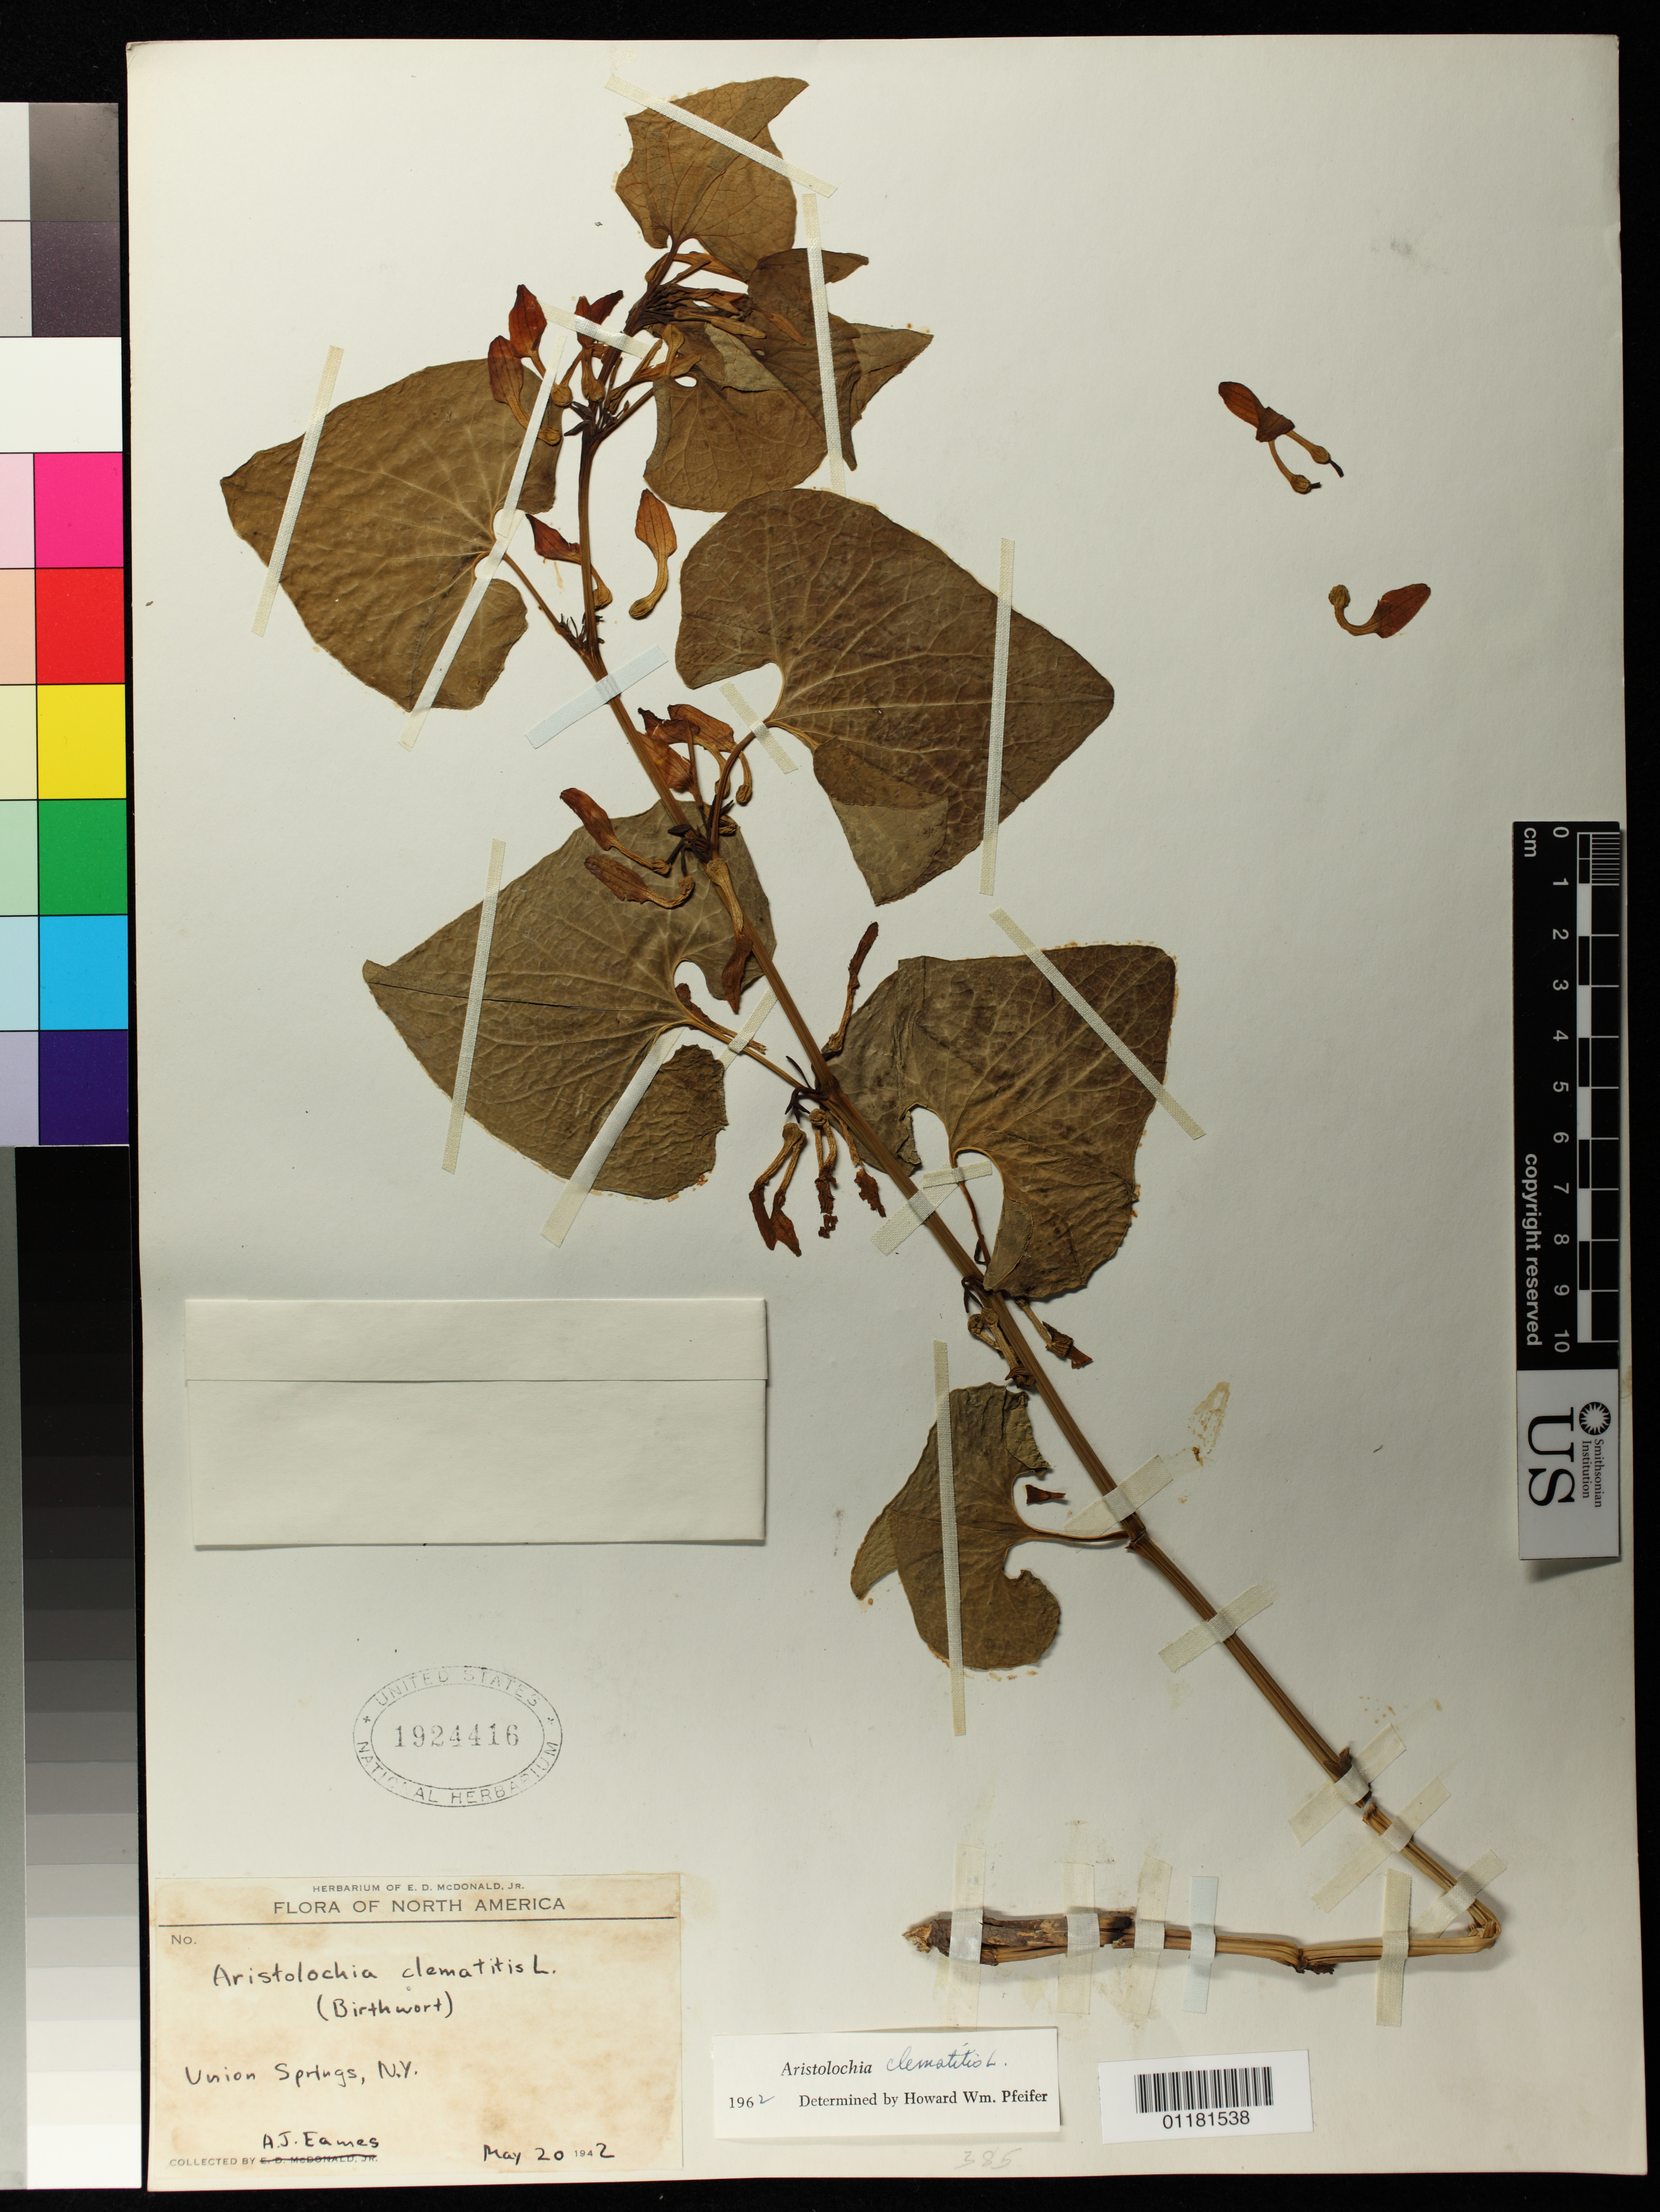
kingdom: Plantae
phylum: Tracheophyta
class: Magnoliopsida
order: Piperales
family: Aristolochiaceae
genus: Aristolochia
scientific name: Aristolochia clematitis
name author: L.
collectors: A. J. Eames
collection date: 1942-05-20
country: United States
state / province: New York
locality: Union Springs, N.Y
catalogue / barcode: US 1924416